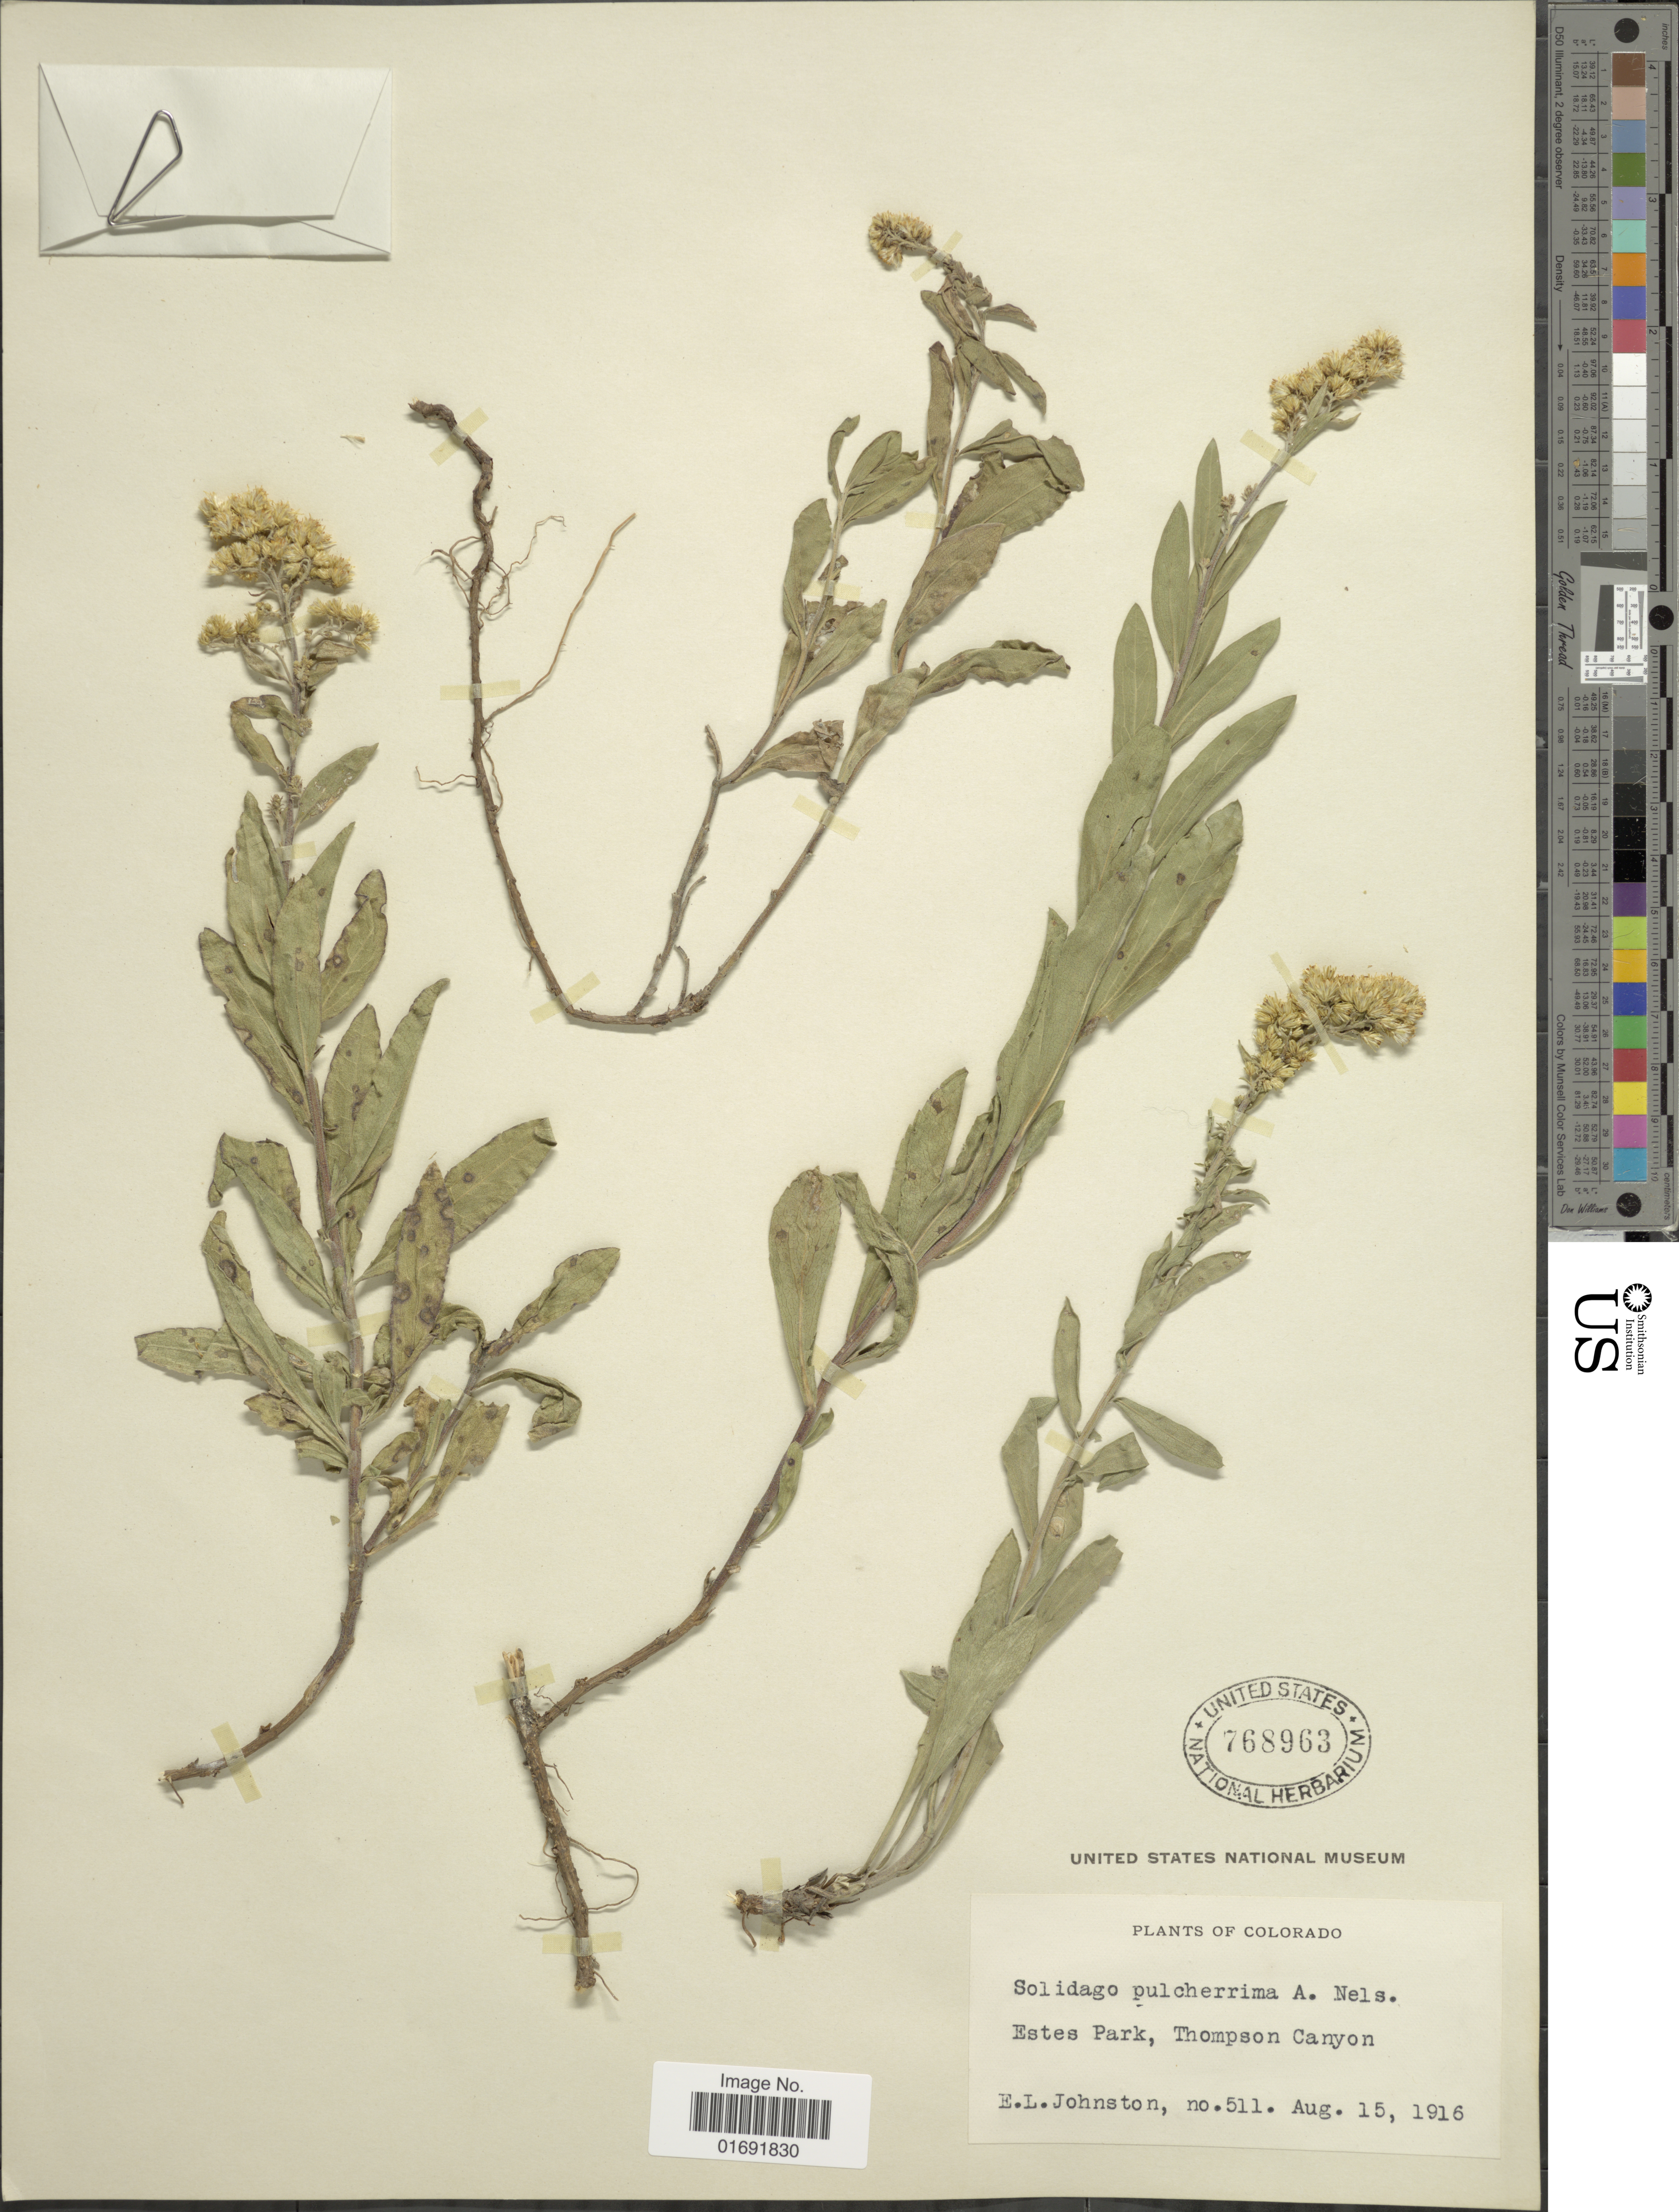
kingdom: Plantae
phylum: Tracheophyta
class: Magnoliopsida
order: Asterales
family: Asteraceae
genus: Solidago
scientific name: Solidago sp.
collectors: E. L. Johnston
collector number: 511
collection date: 1916-08-15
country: United States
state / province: Colorado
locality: Estes Park, Thompson Canyon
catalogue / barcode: US 768963